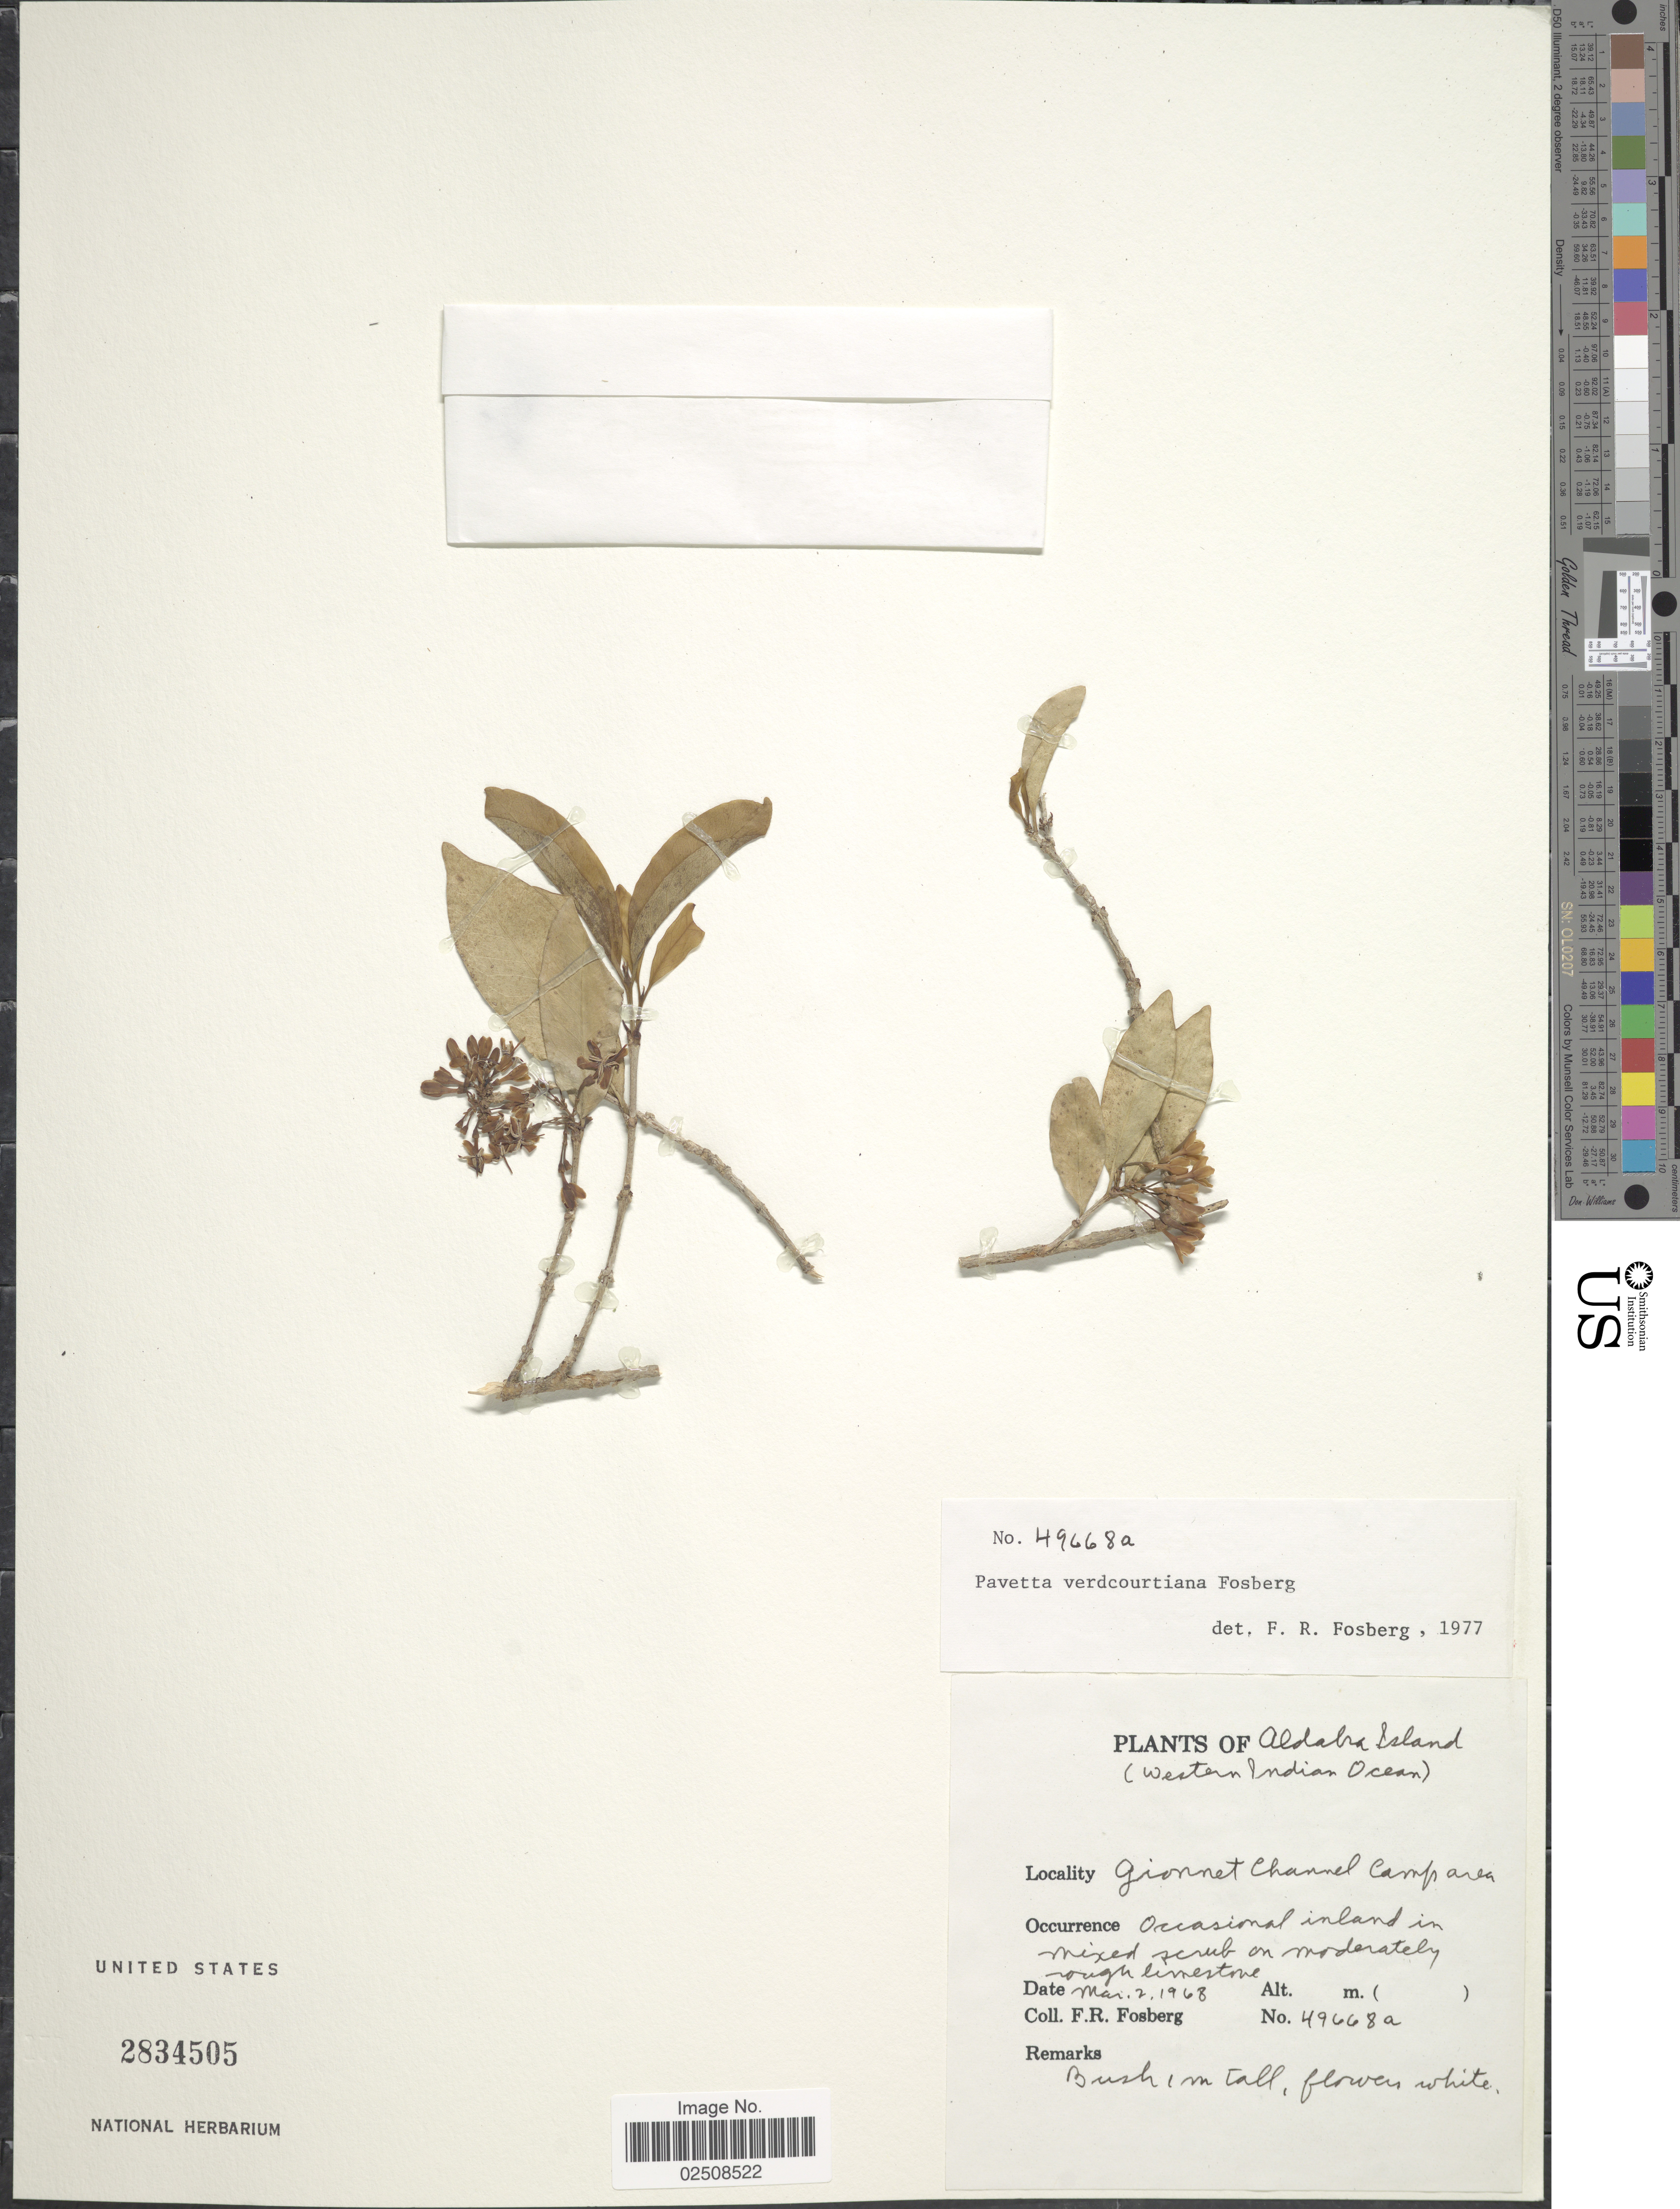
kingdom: Plantae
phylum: Tracheophyta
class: Magnoliopsida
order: Gentianales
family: Rubiaceae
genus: Tarenna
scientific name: Tarenna madagascariensis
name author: (Ten.) I.M. Turner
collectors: F. R. Fosberg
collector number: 49668a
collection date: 1968-03-02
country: Seychelles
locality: Aldabra Island. (Western Indian Ocean). Gionnet Channel Camp area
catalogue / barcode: US 2834505